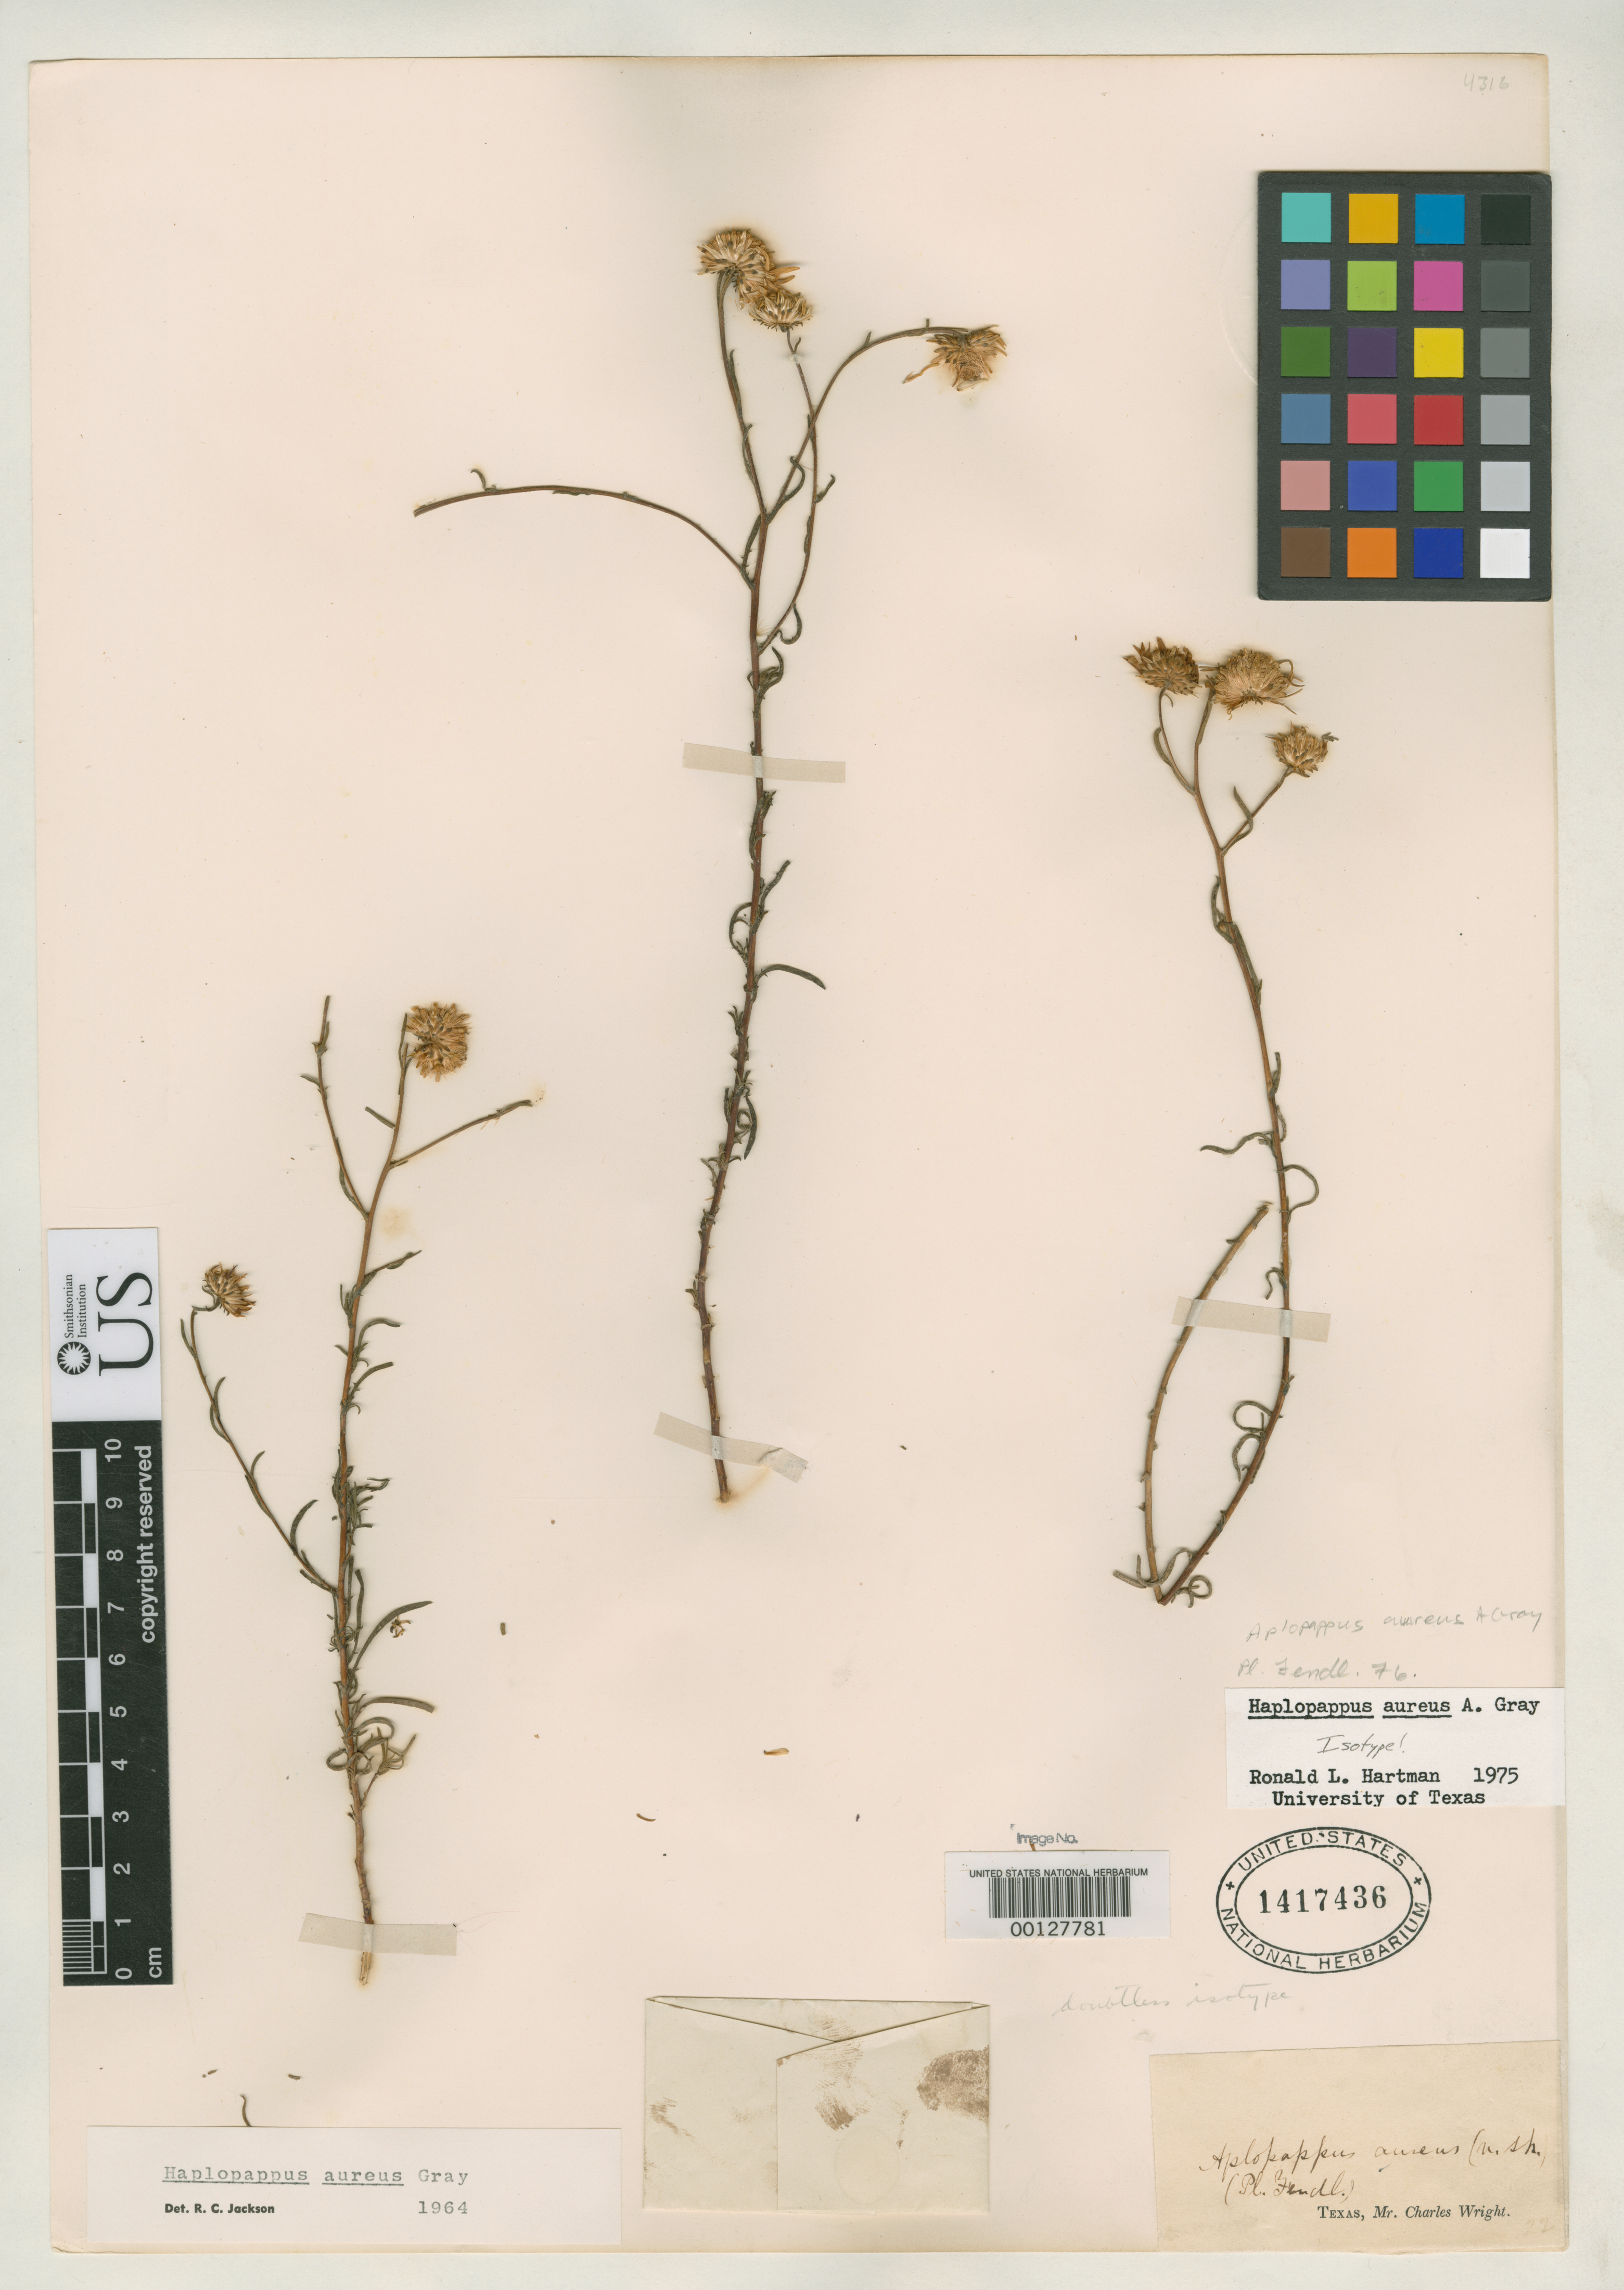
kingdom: Plantae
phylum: Tracheophyta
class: Magnoliopsida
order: Asterales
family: Asteraceae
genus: Haplopappus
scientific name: Haplopappus aureus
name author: A. Gray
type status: Isotype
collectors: C. Wright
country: United States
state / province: Texas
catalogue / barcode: US 1417436